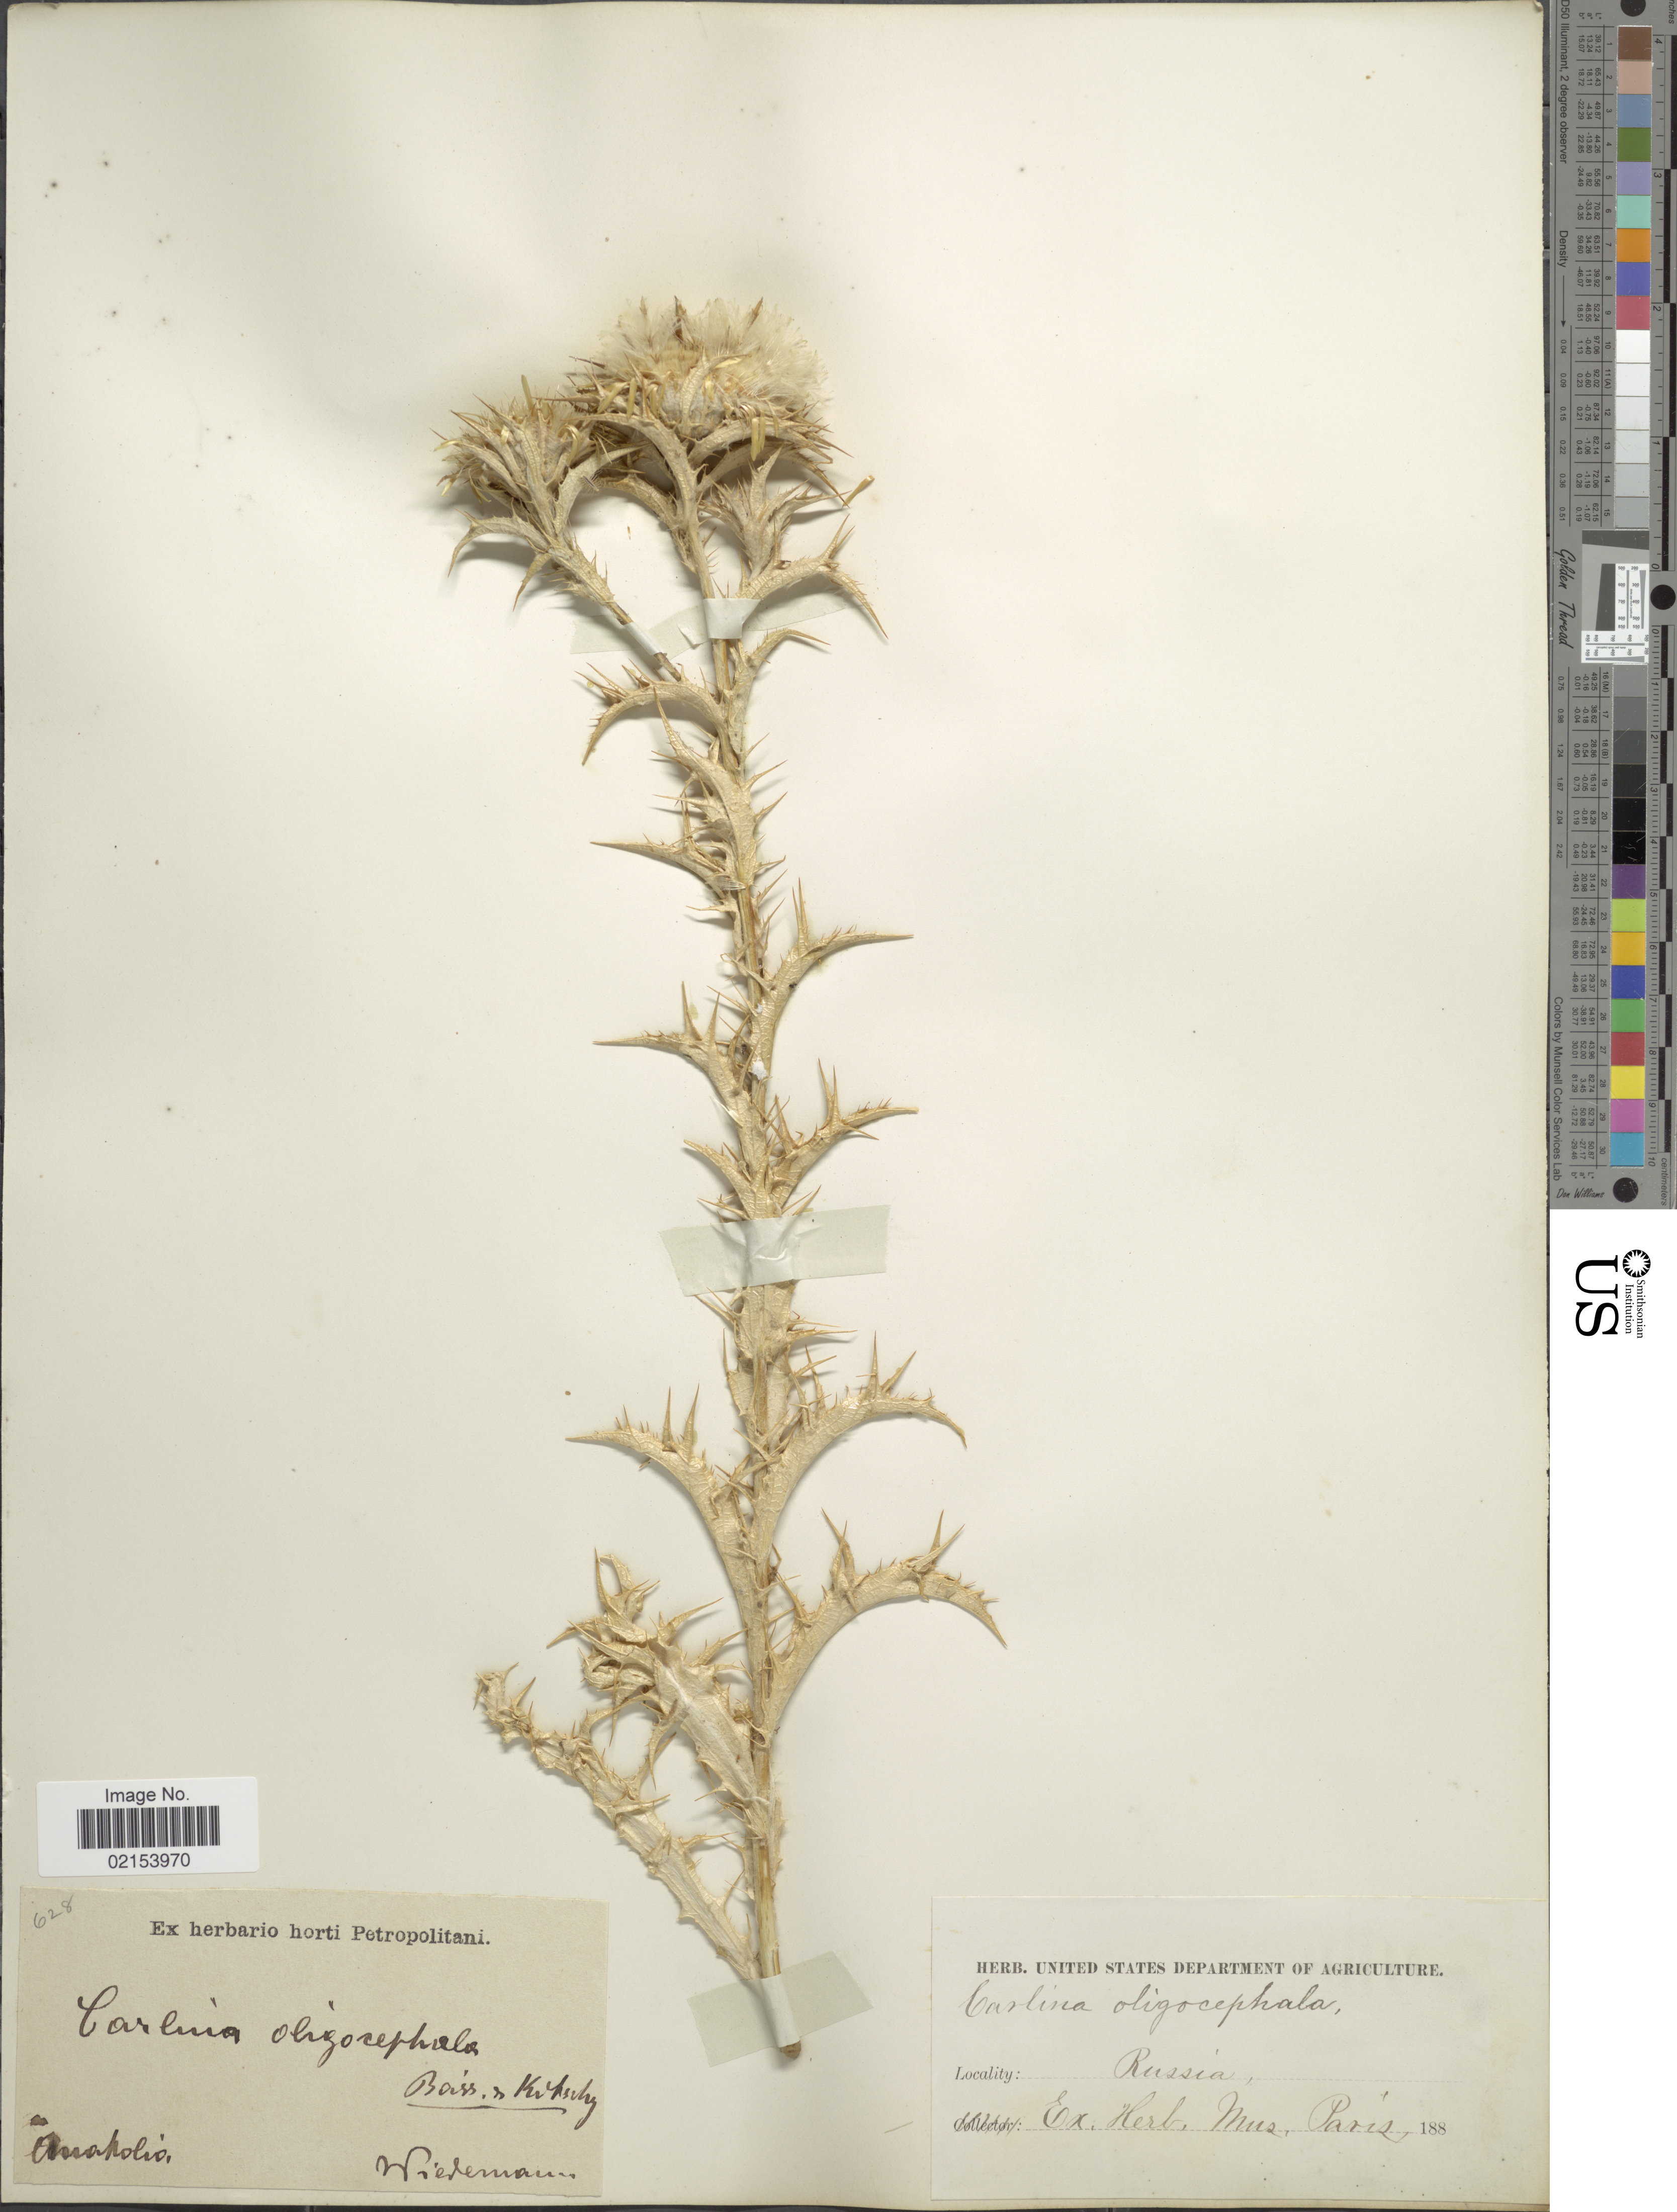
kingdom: Plantae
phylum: Tracheophyta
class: Magnoliopsida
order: Asterales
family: Asteraceae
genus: Carlina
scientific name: Carlina oligocephala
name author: Boiss. & Kotschy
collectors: -. Wiedermann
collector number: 628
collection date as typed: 188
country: Russian Federation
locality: Anatolia, "Russia" [probably Turkey]